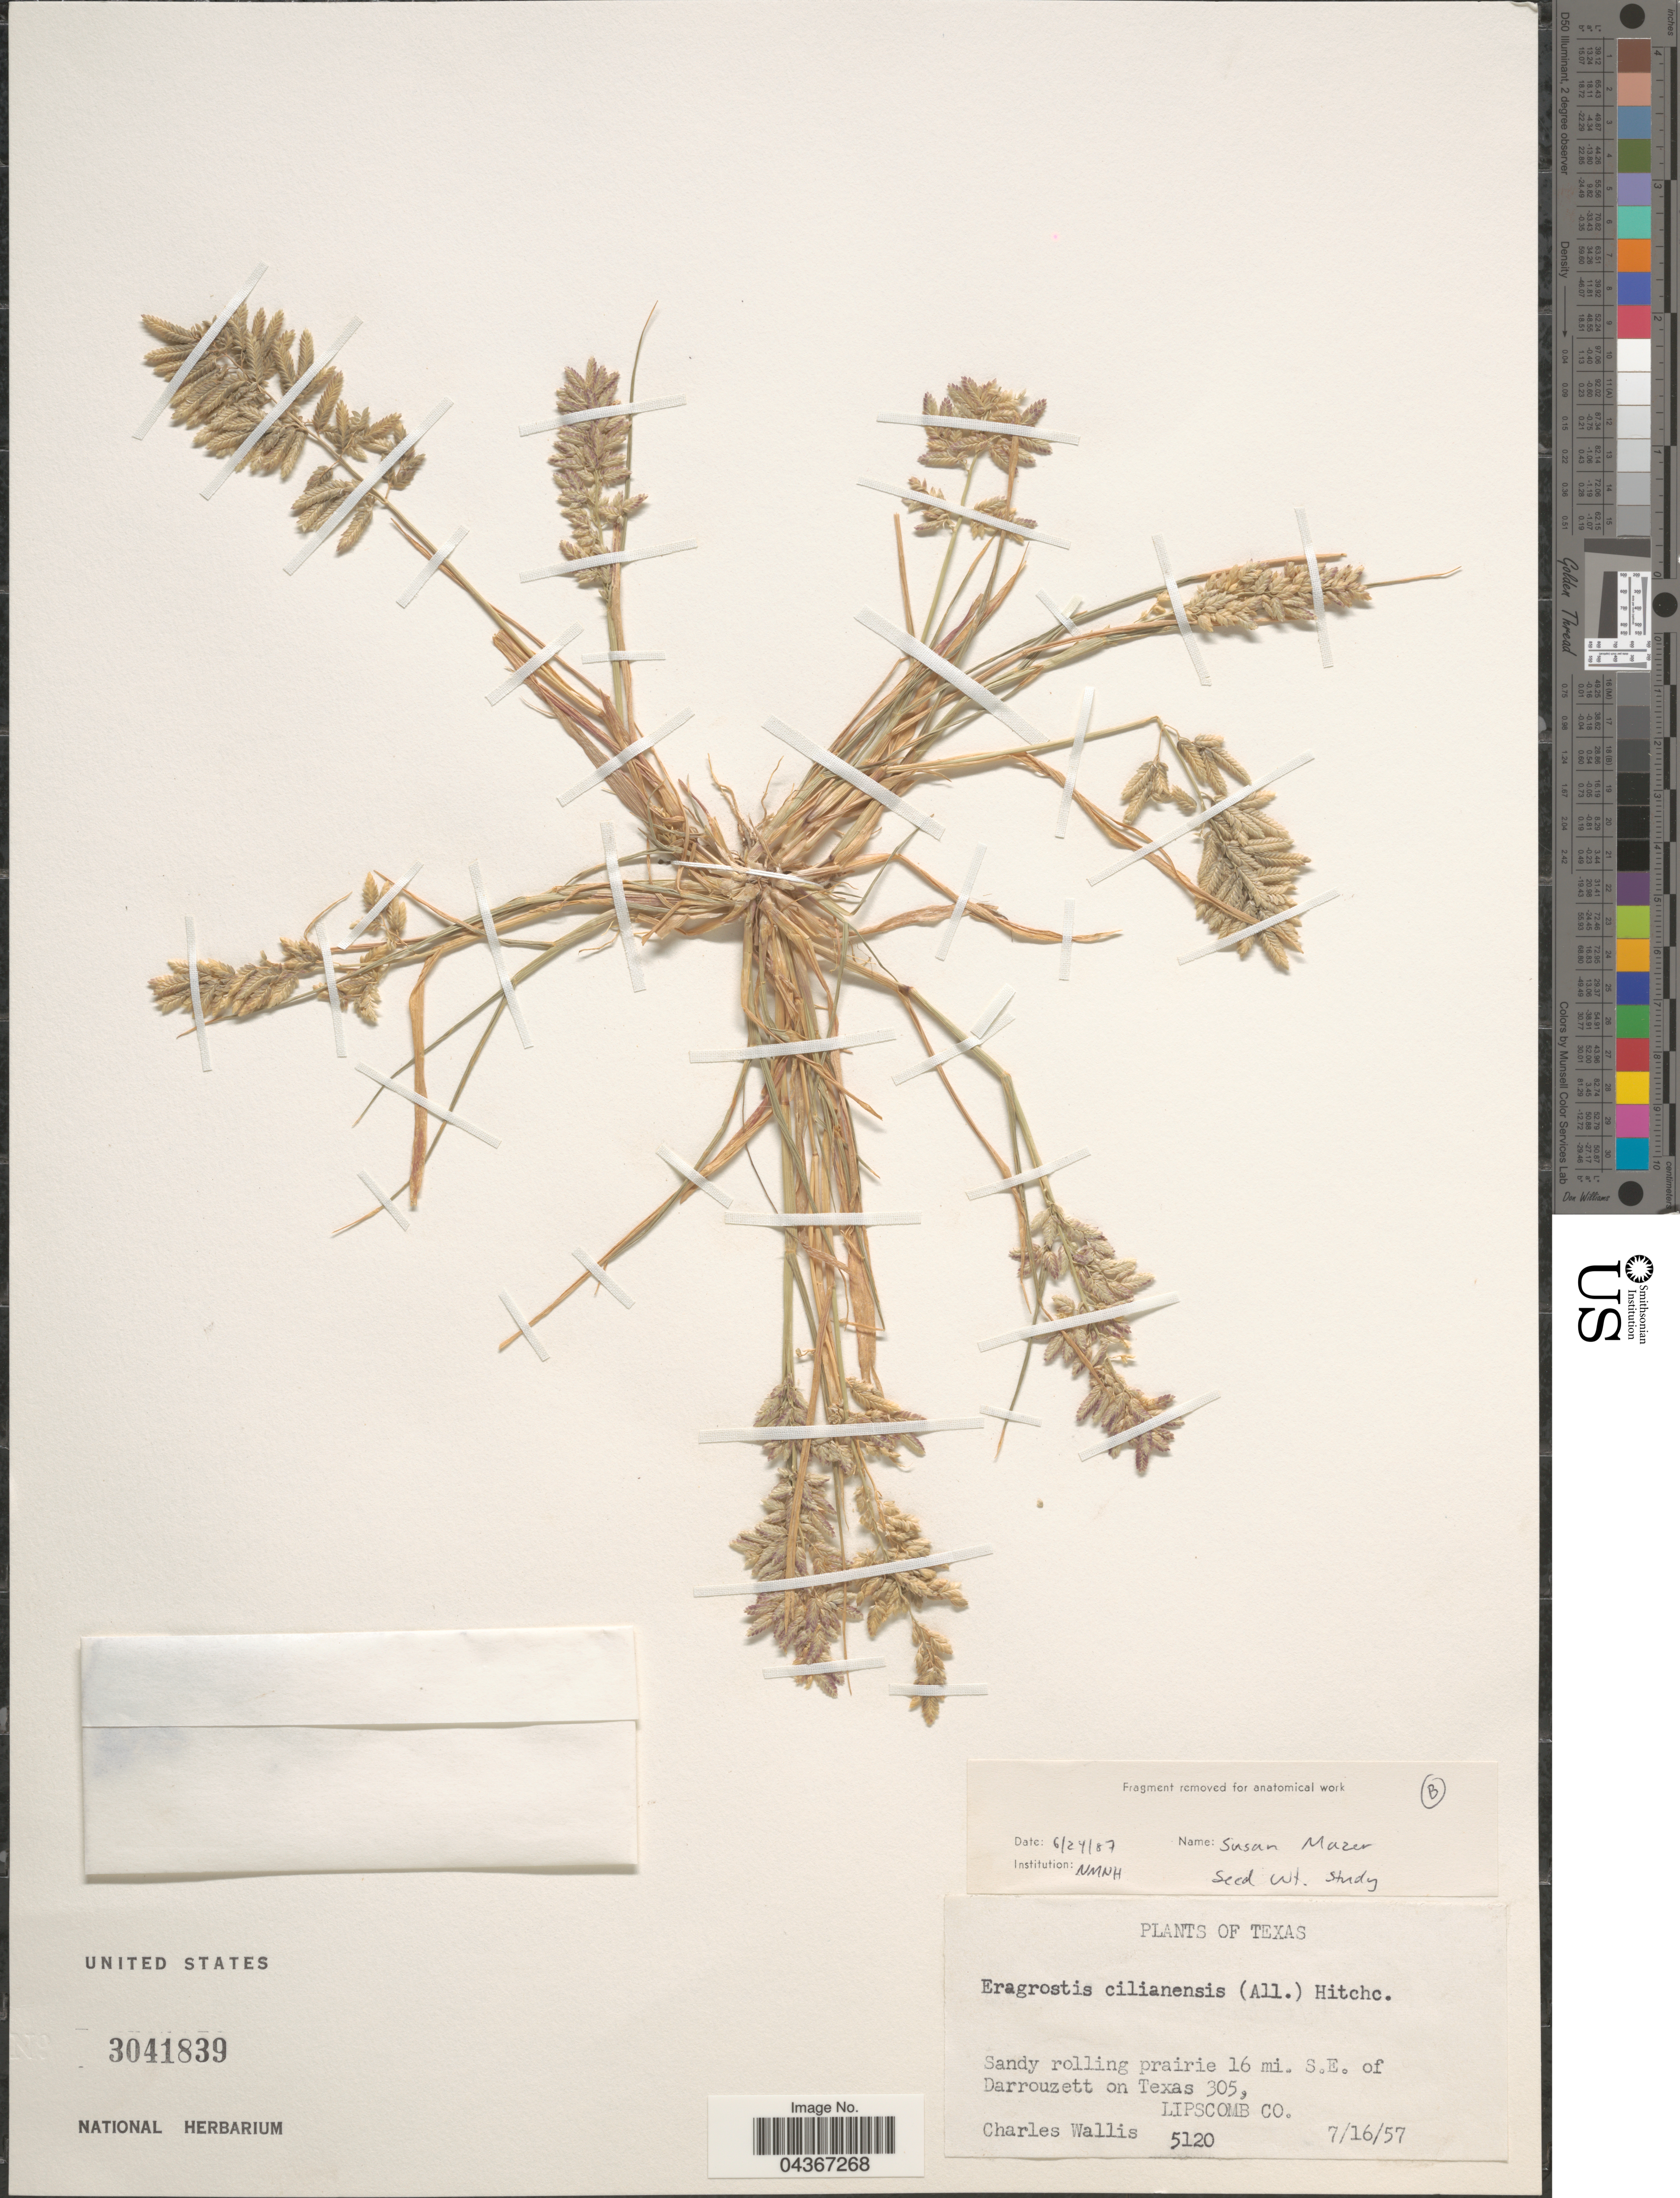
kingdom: Plantae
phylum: Tracheophyta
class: Liliopsida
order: Poales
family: Poaceae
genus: Eragrostis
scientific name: Eragrostis cilianensis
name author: (Bellardi) Vignolo ex Janch.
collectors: C. Wallis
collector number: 5120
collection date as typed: Transcribed d/m/y: 16/7/57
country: United States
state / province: Texas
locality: Sandy rolling prairie 16 mi. S.E. of Darrouzett on Texas 305, Lipscomb Co.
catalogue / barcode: US 3041839